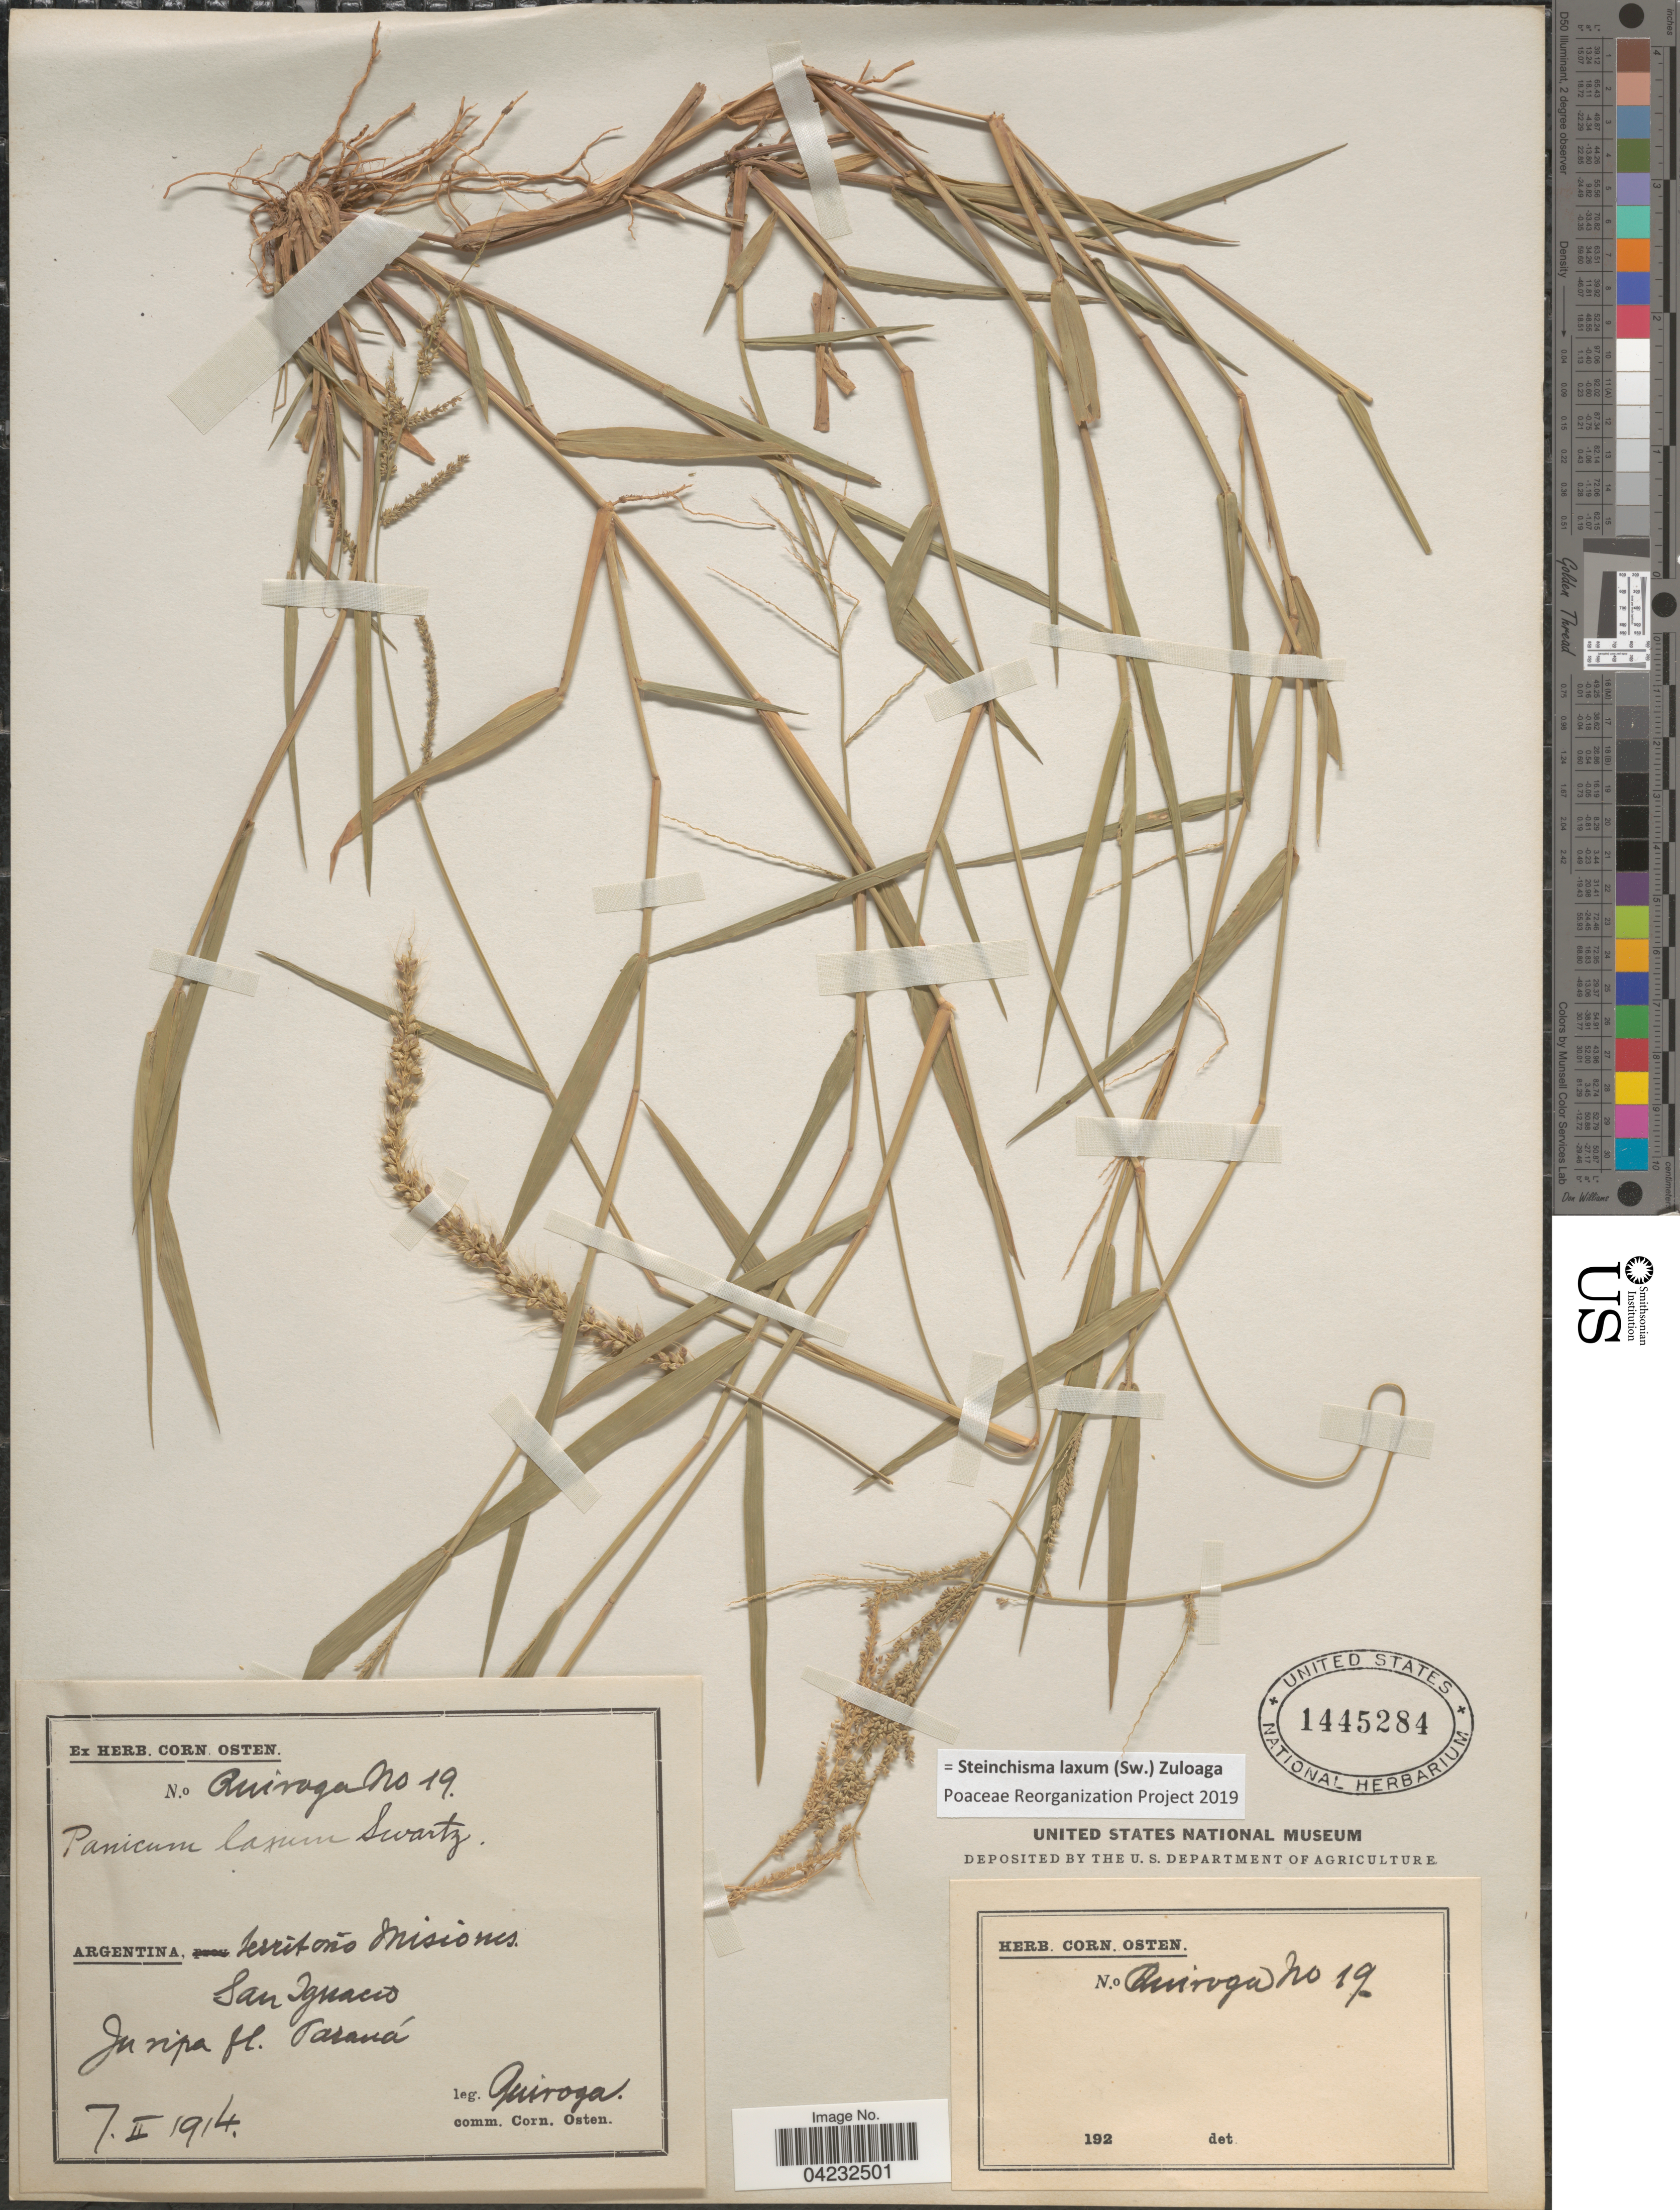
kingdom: Plantae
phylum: Tracheophyta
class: Liliopsida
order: Poales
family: Poaceae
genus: Steinchisma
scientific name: Steinchisma laxum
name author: (Sw.) Zuloaga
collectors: Quiroga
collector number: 19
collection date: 1914-02-07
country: Argentina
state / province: Misiones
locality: Territorio Misiones. San Ignacio. In ripa fl. Paraná.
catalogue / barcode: US 1445284